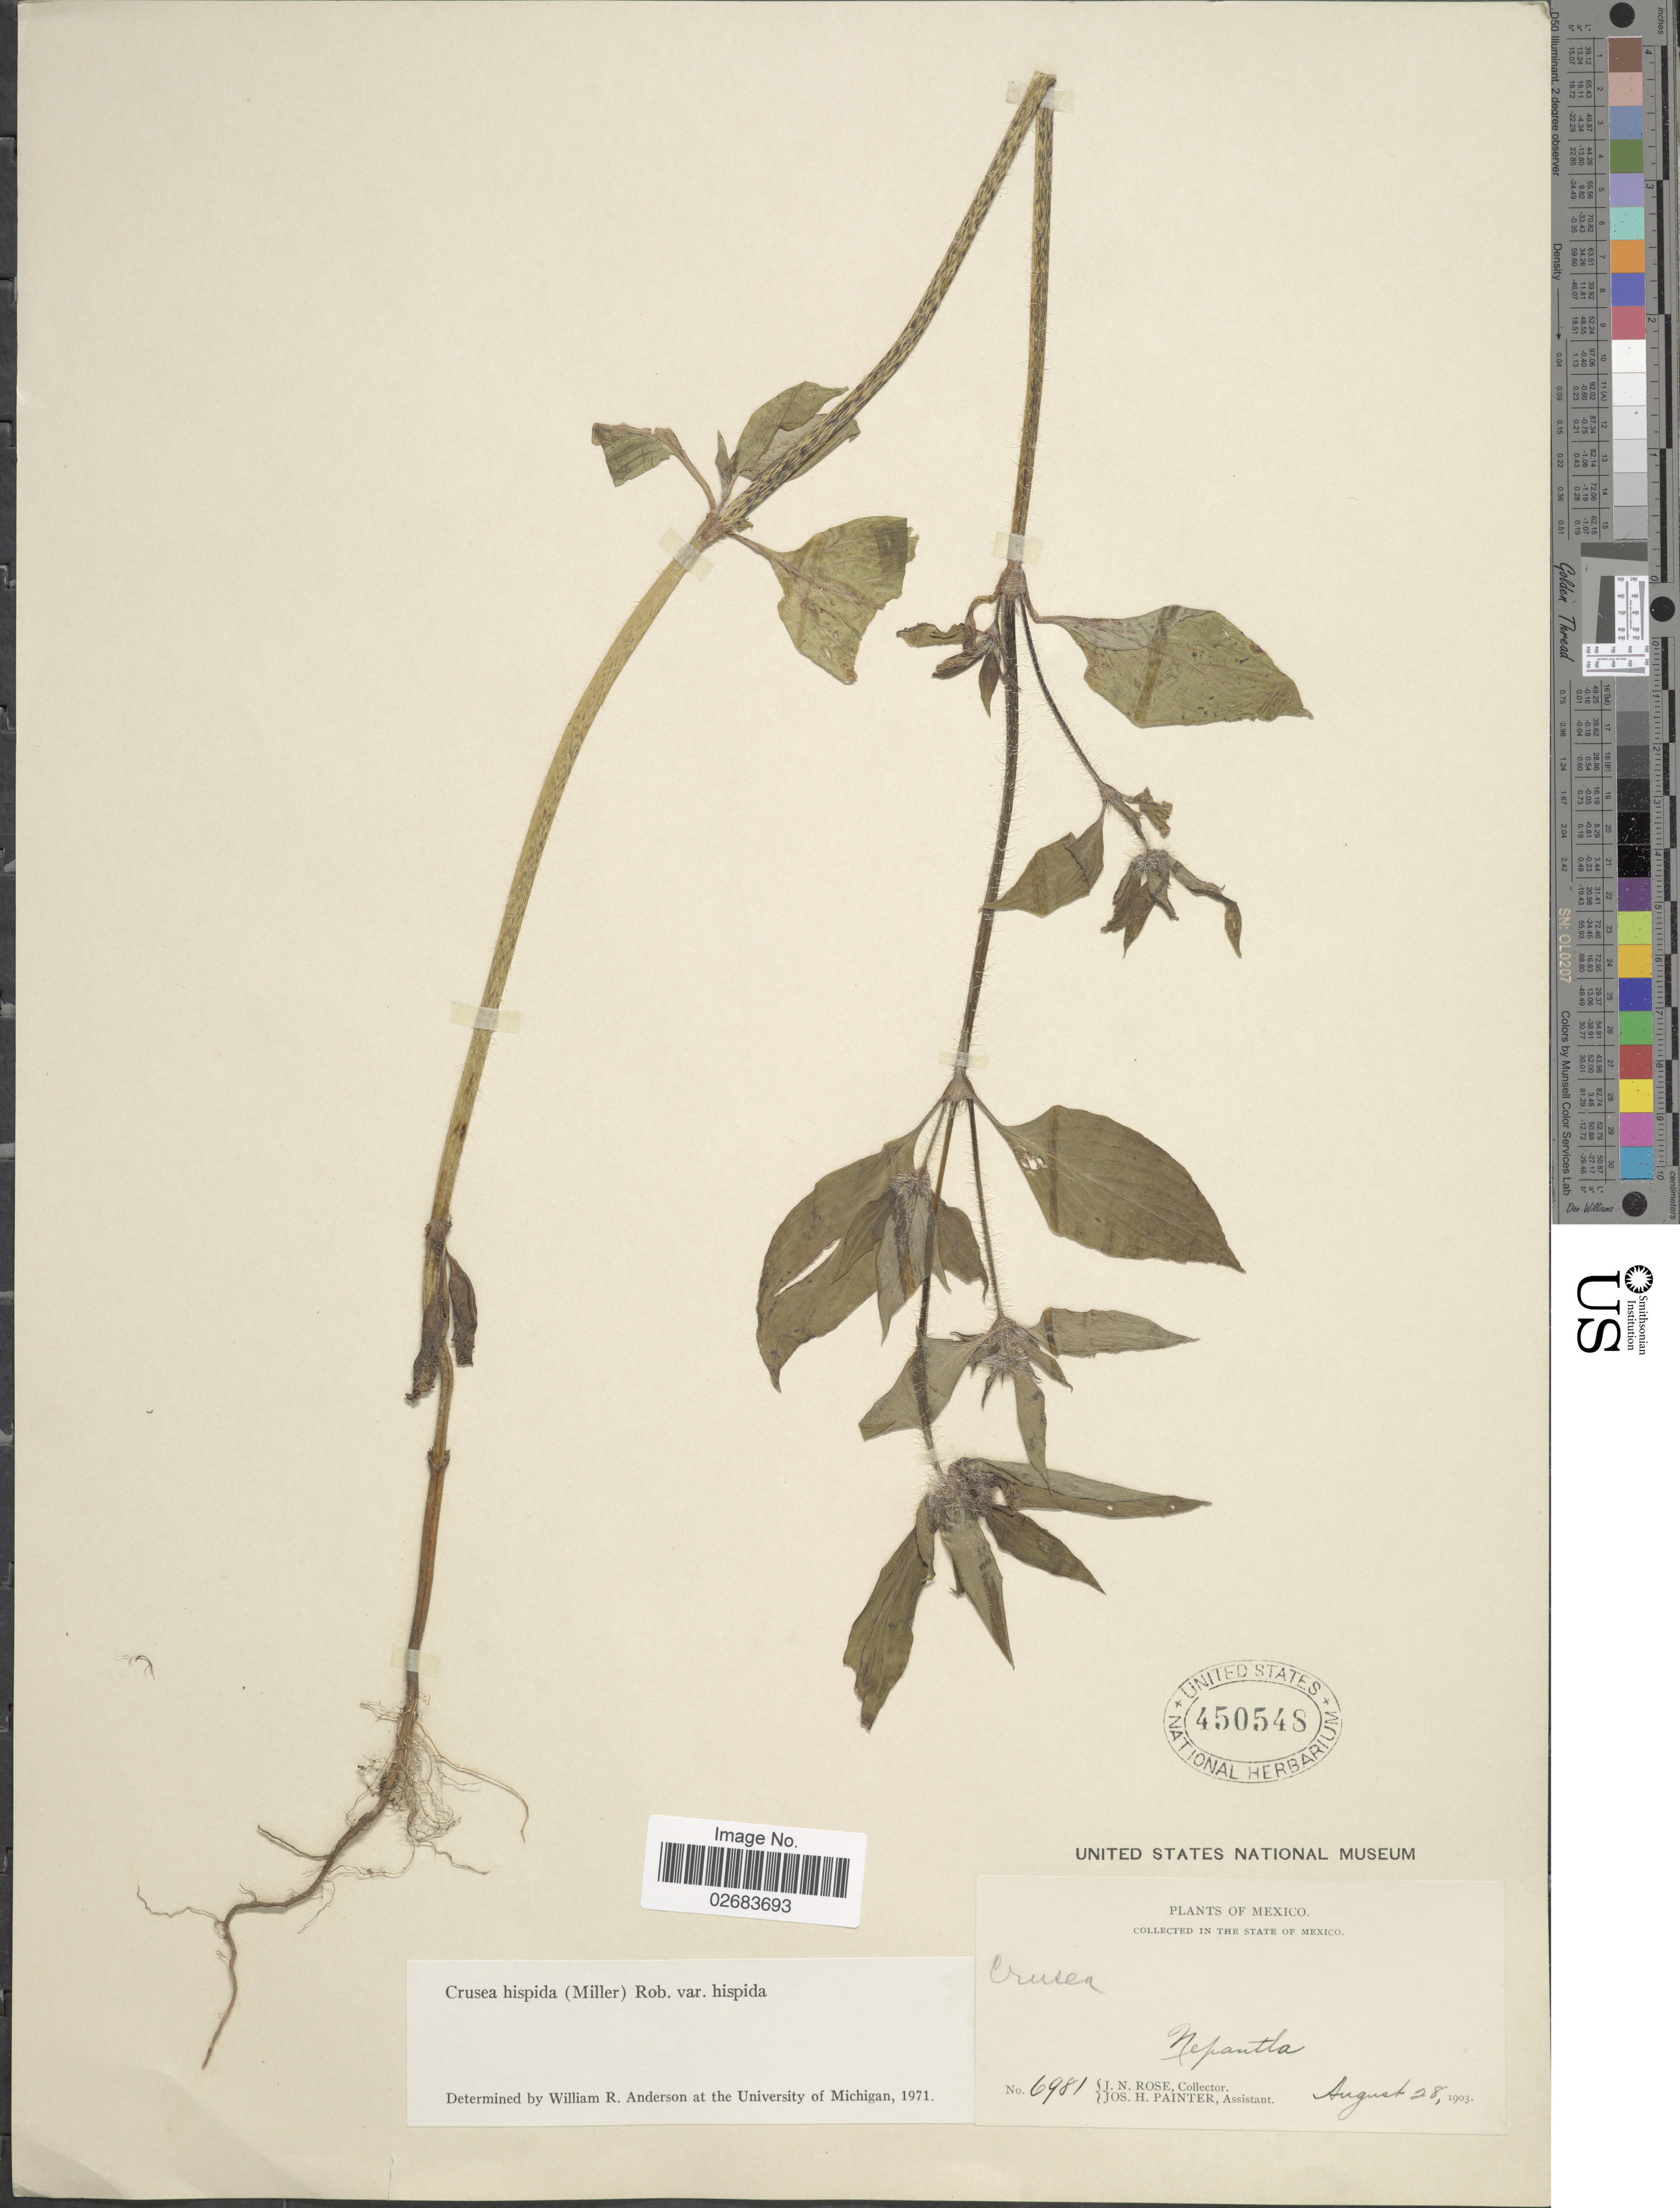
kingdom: Plantae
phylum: Tracheophyta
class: Magnoliopsida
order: Gentianales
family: Rubiaceae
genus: Crusea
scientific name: Crusea hispida var. hispida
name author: (Mill.) B.L. Rob.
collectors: J. N. Rose & J. H. Painter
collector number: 6981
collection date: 1903-08-28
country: Mexico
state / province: México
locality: Nepantla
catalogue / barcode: US 450548